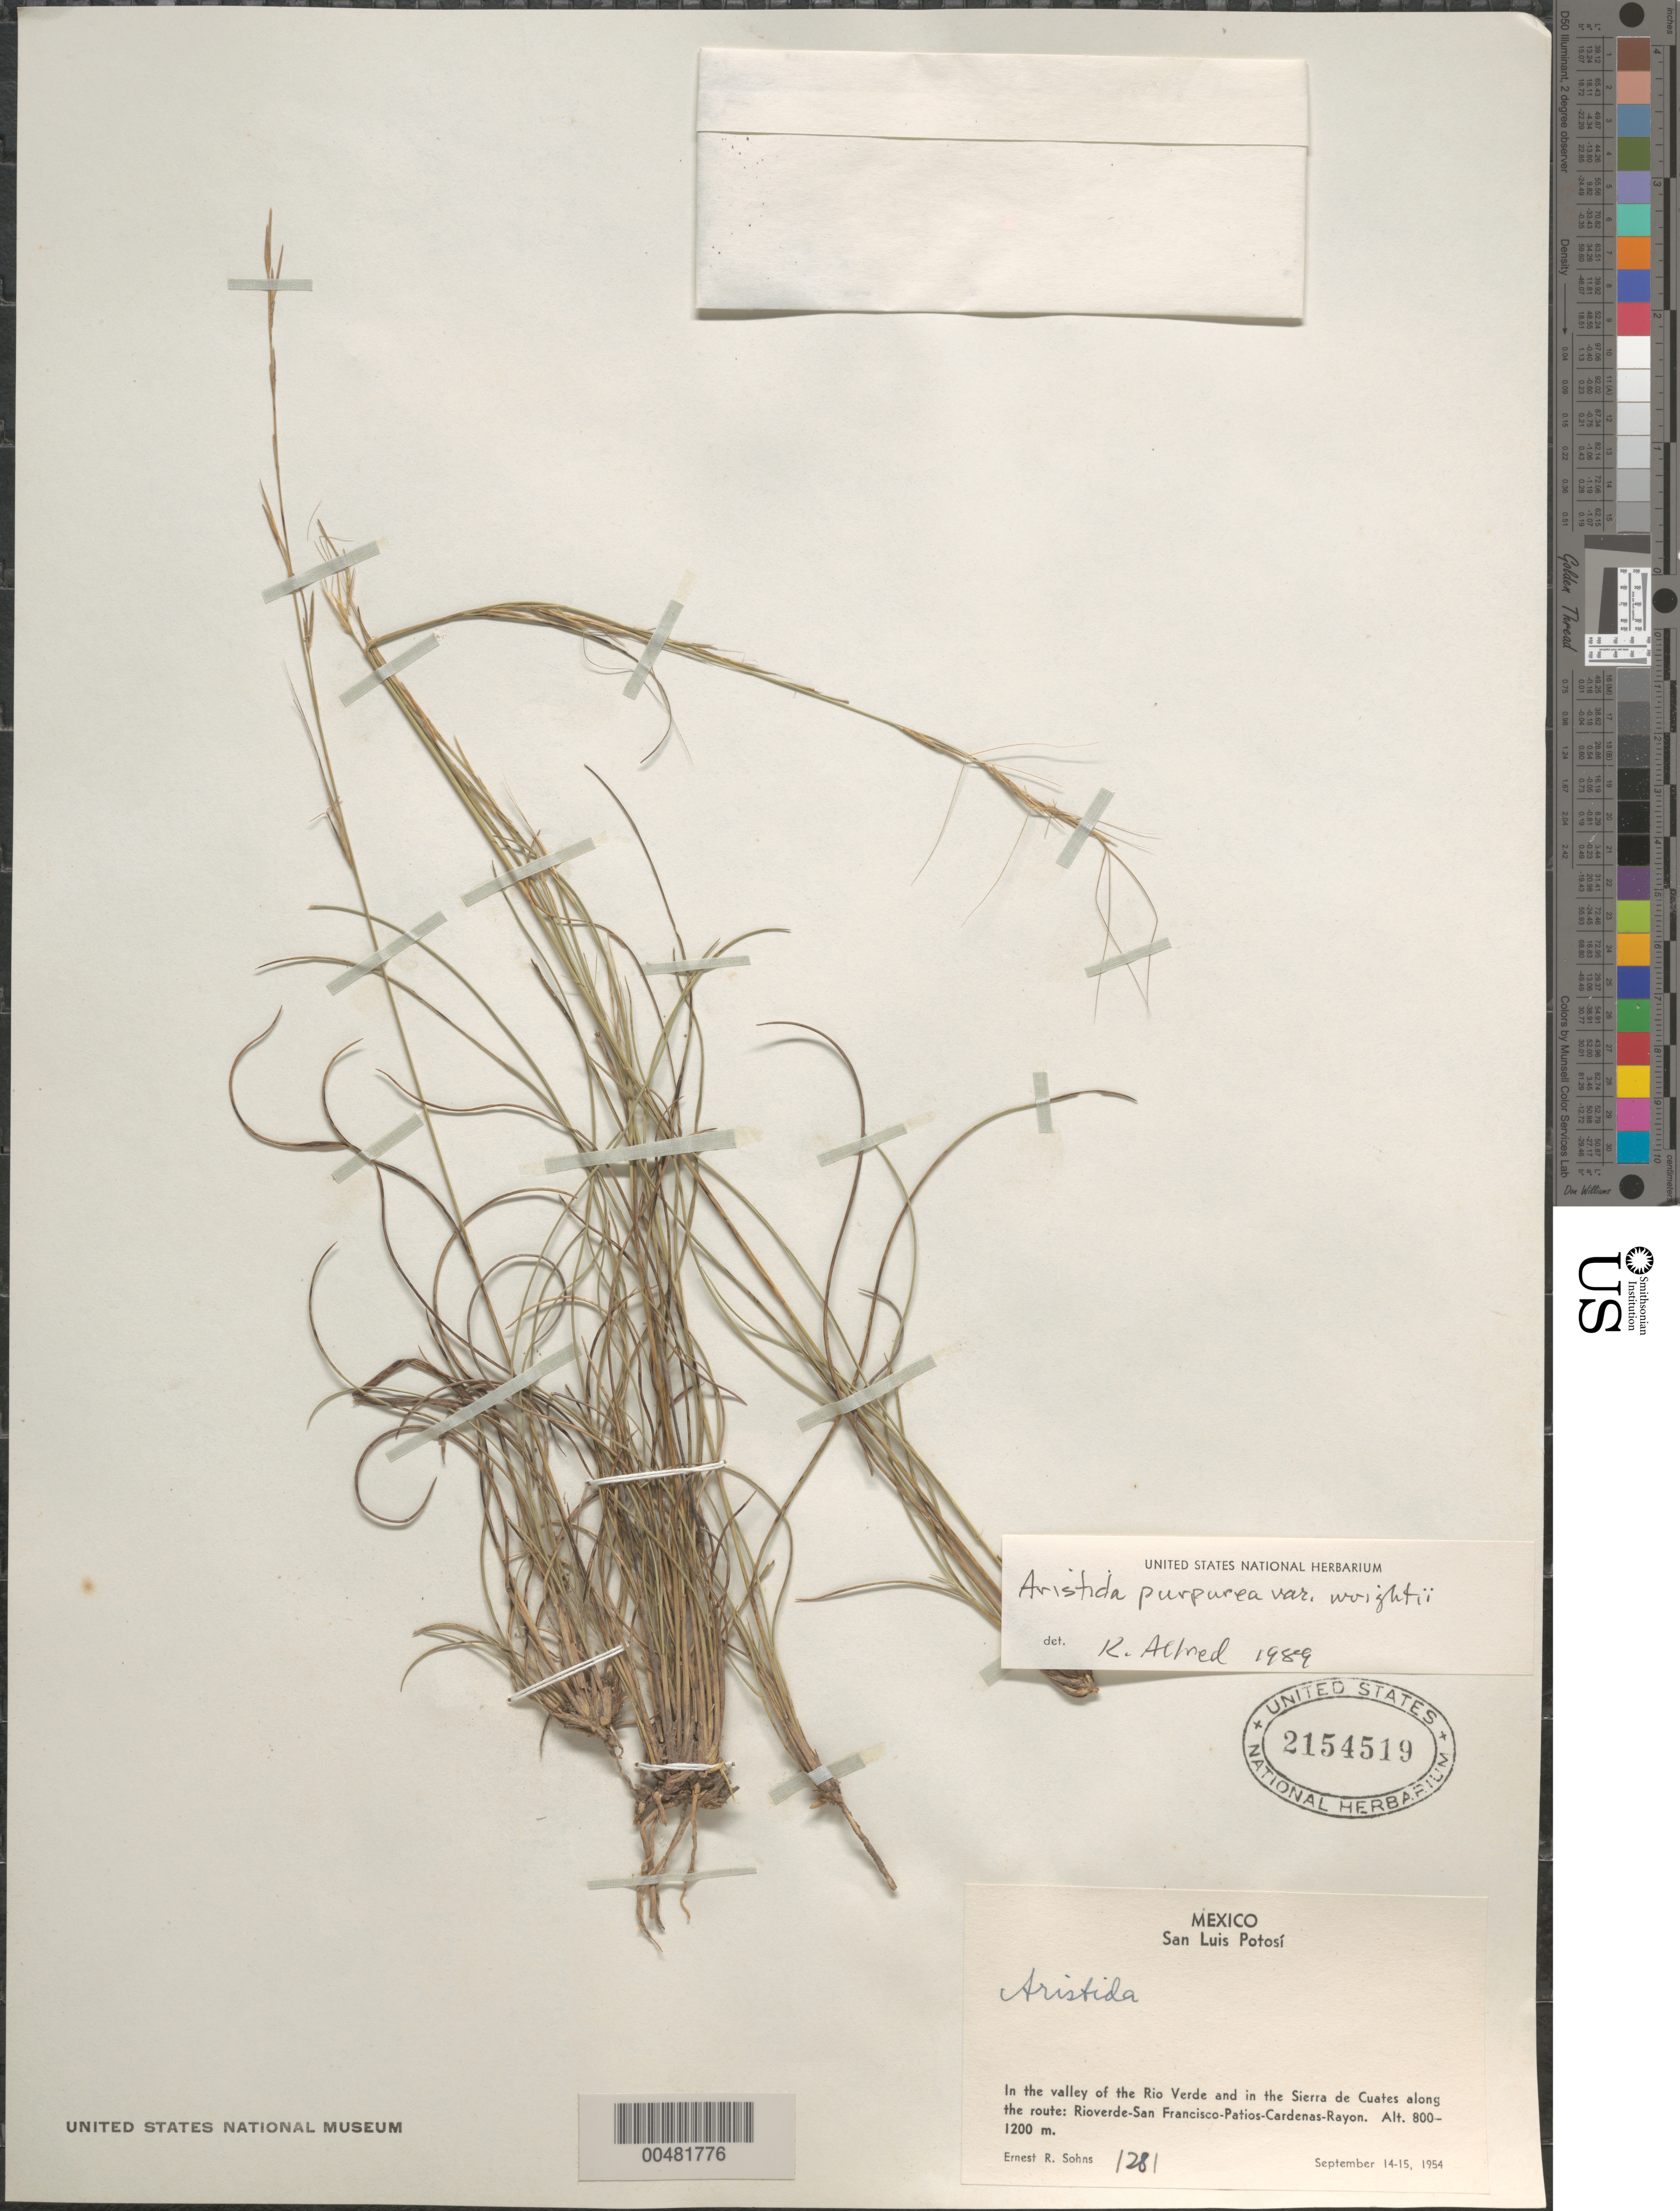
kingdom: Plantae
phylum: Tracheophyta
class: Liliopsida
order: Poales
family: Poaceae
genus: Aristida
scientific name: Aristida purpurea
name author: Nutt.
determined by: Allred, K.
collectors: E. R. Sohns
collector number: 1281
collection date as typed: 14 Sep 1954 to 15 Sep 1954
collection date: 1954-09-14/1954-09-15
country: Mexico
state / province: San Luis Potosi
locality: In the valley of the Rio Verde and in the Sierra de Cuates along the route: Rioverde-San Francisco-Patios-Cardenas-Rayon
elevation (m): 800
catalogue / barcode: US 2154519